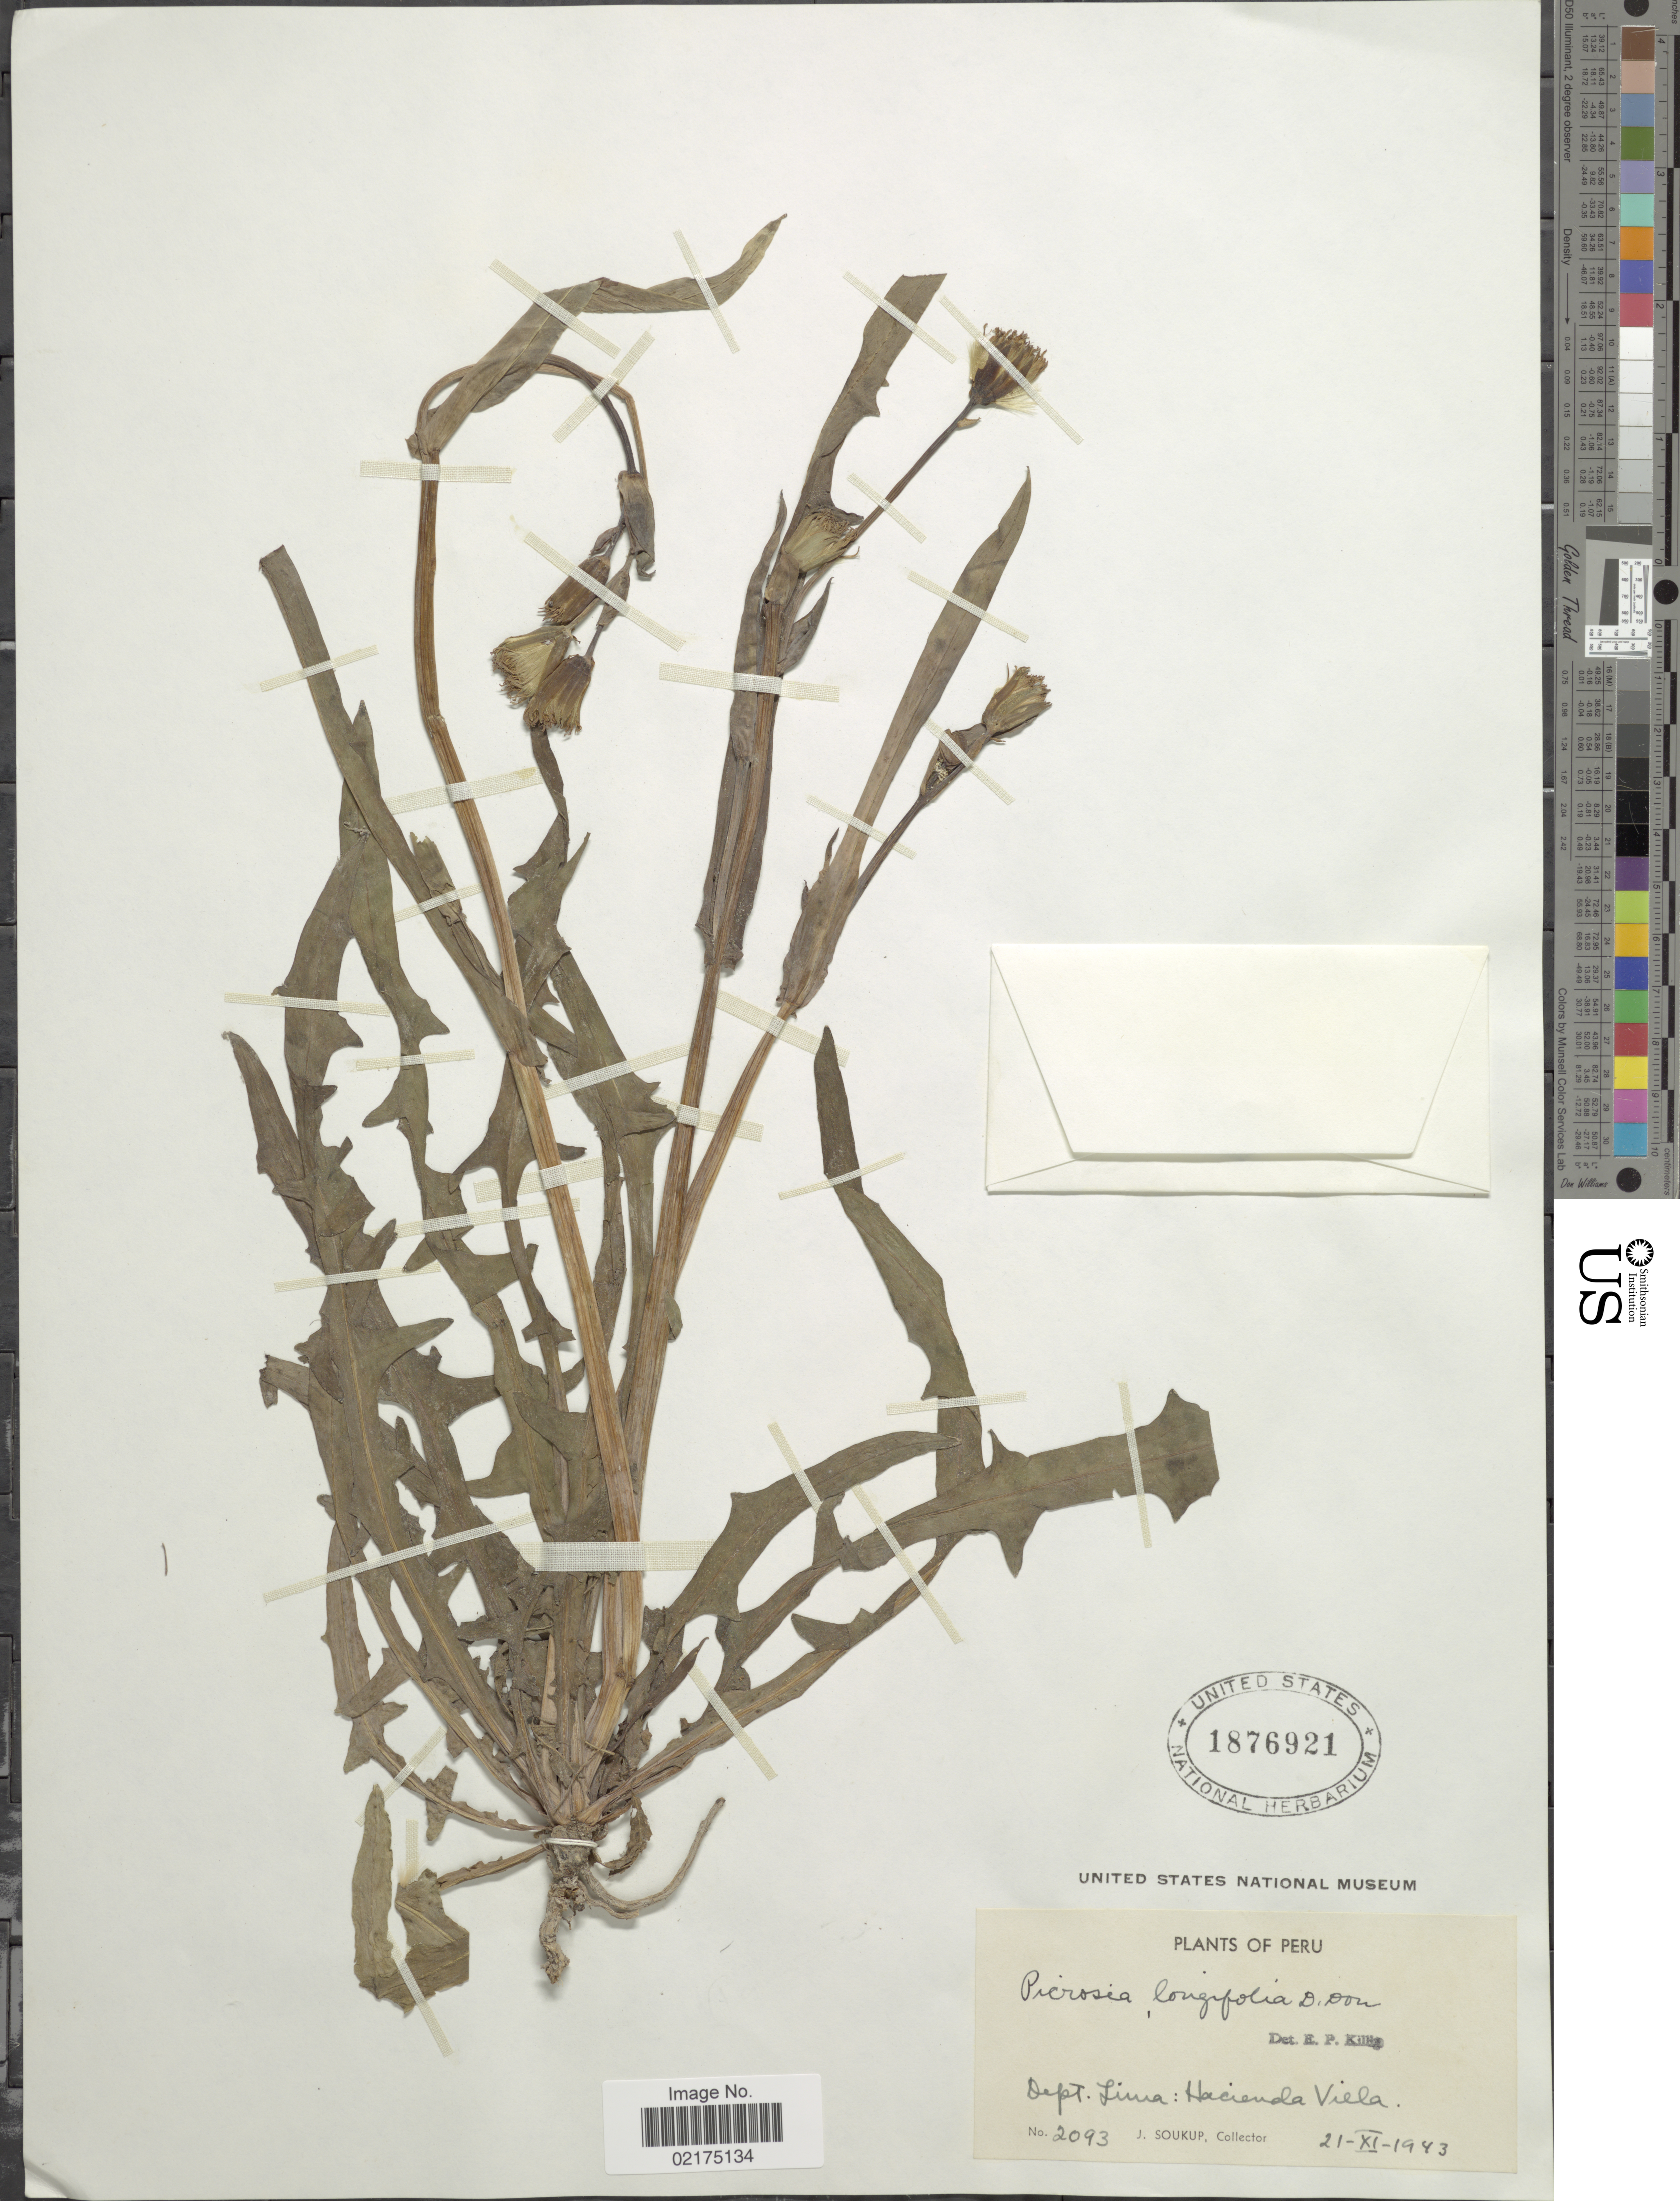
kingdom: Plantae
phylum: Tracheophyta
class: Magnoliopsida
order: Asterales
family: Asteraceae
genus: Picrosia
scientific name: Picrosia longifolia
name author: D. Don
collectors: J. Soukup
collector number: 2093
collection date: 1943-11-21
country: Peru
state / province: Lima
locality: Hacienda Viela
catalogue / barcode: US 1876921